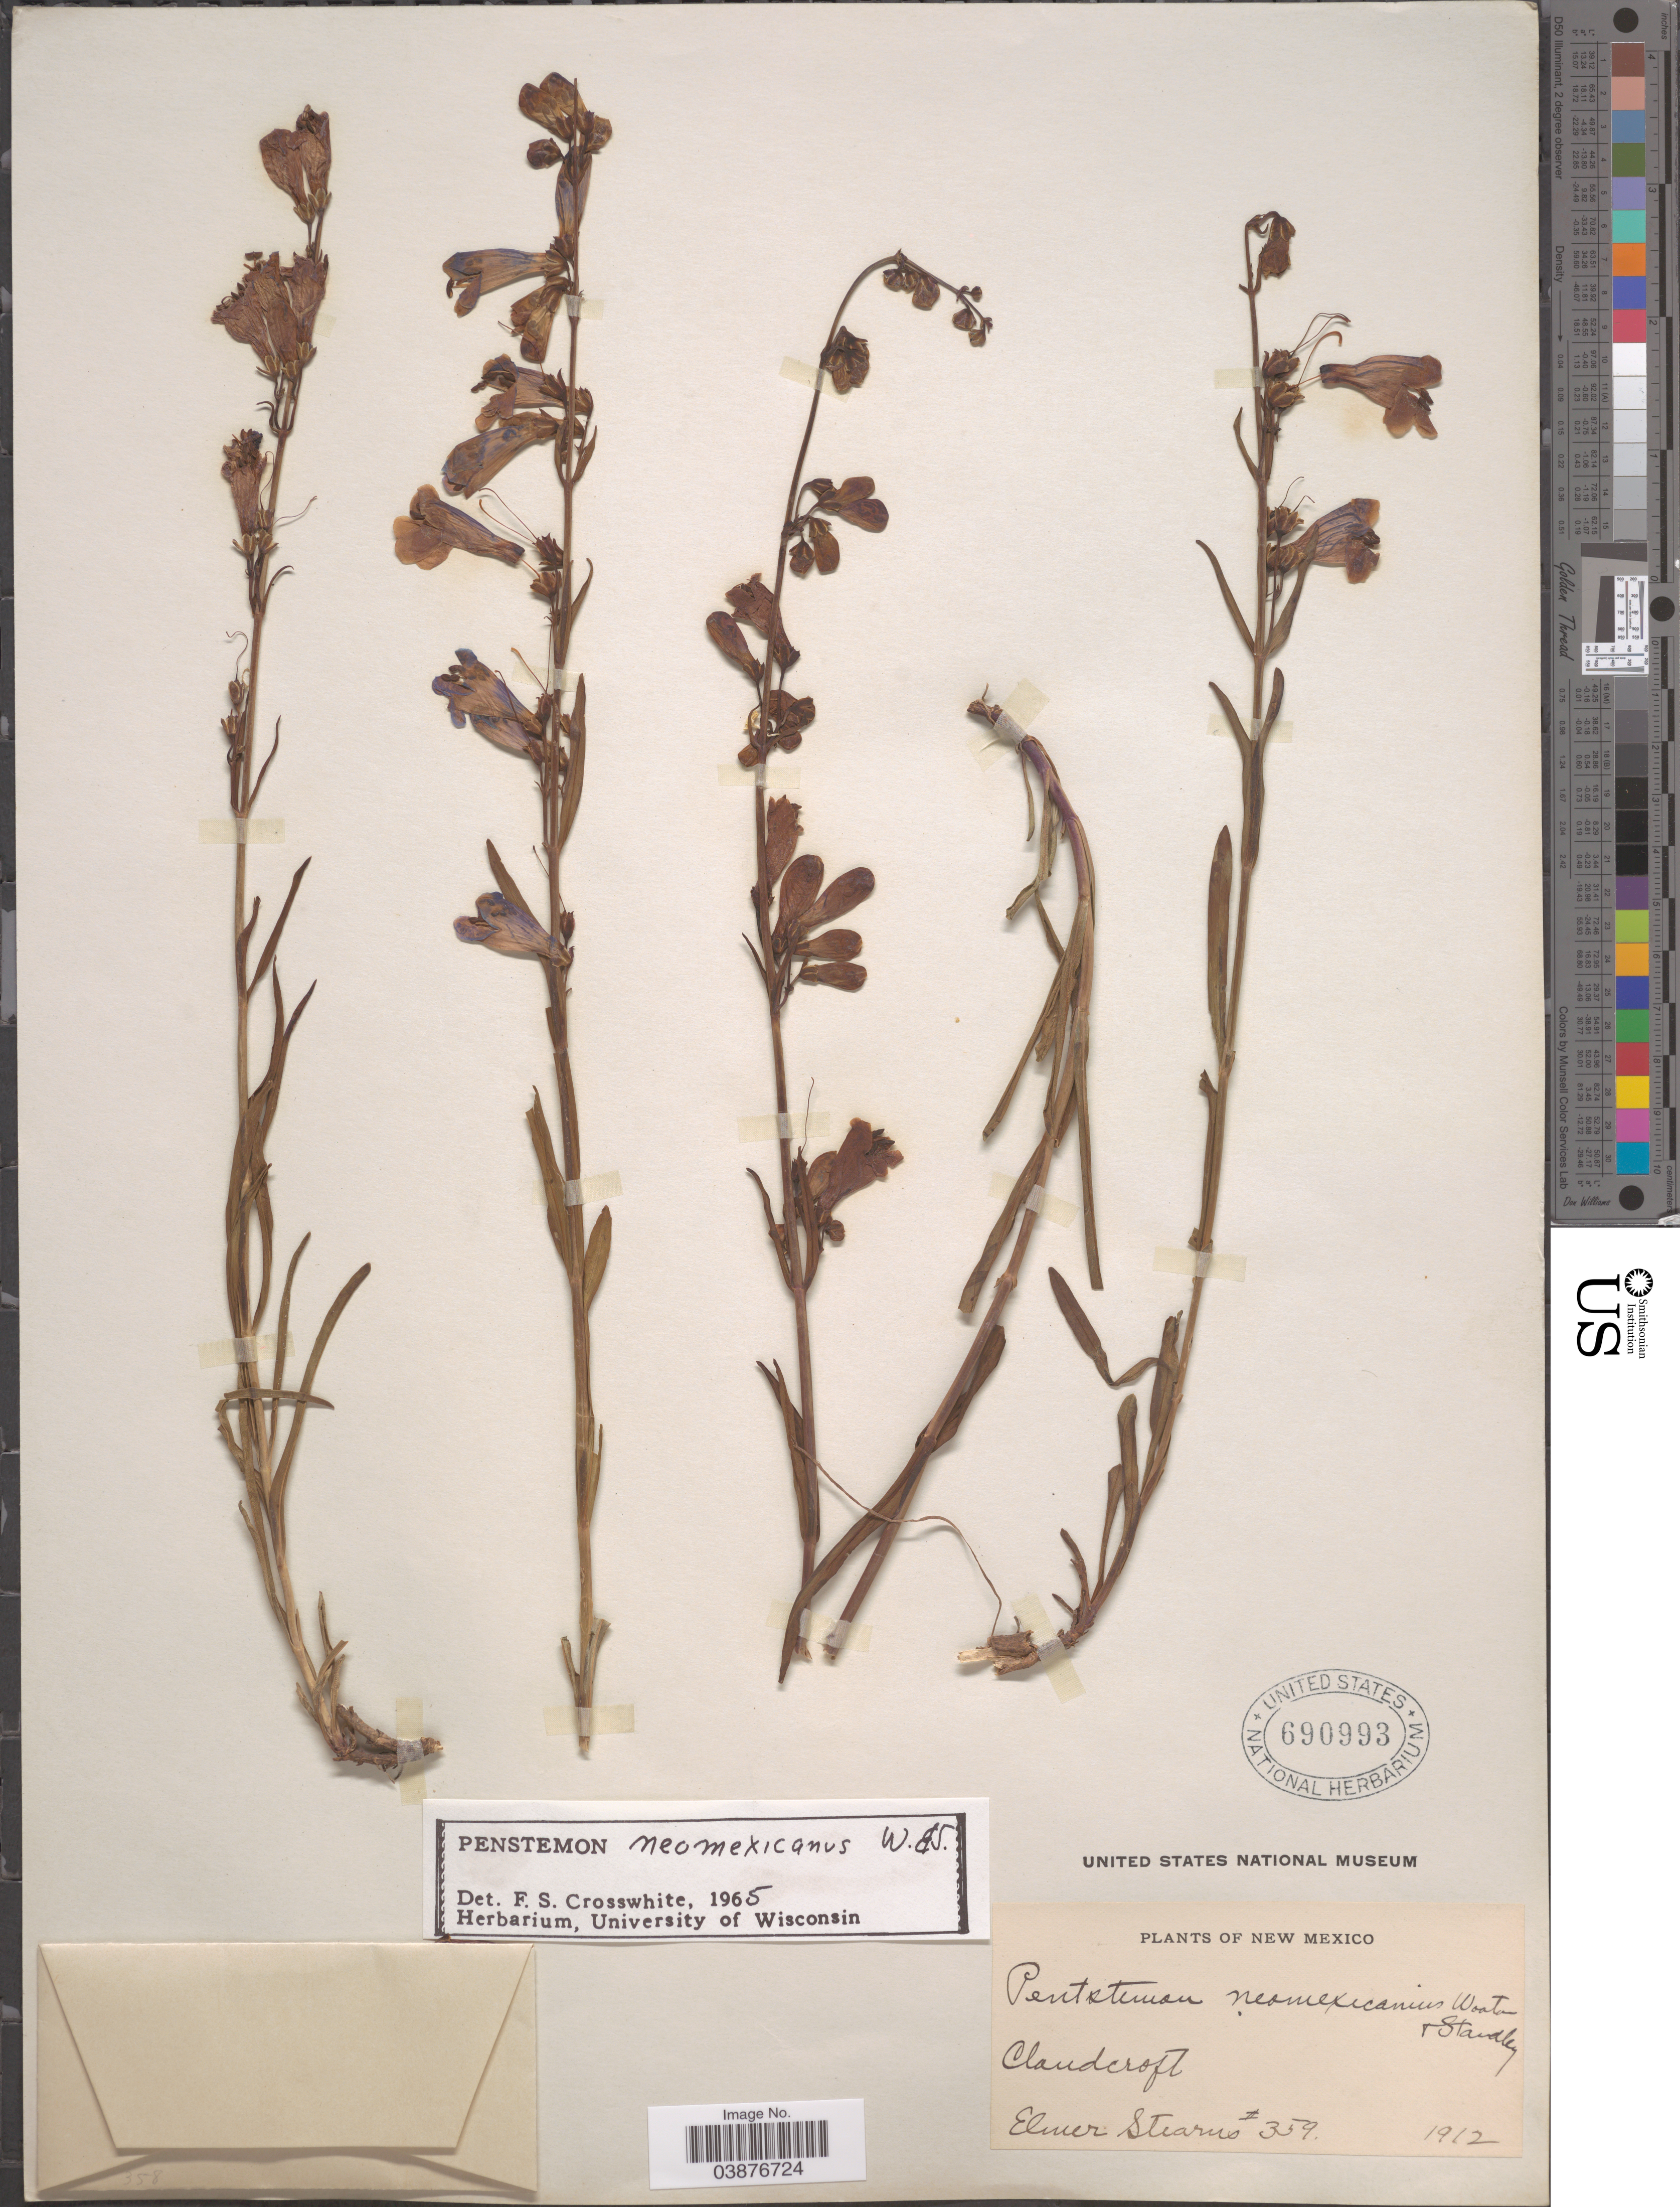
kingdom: Plantae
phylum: Tracheophyta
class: Magnoliopsida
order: Lamiales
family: Plantaginaceae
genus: Penstemon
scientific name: Penstemon neomexicanus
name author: Wooton & Standl.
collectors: E. Stearns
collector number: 359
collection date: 1912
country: United States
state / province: New Mexico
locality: Cloudcroft.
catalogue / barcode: US 690993